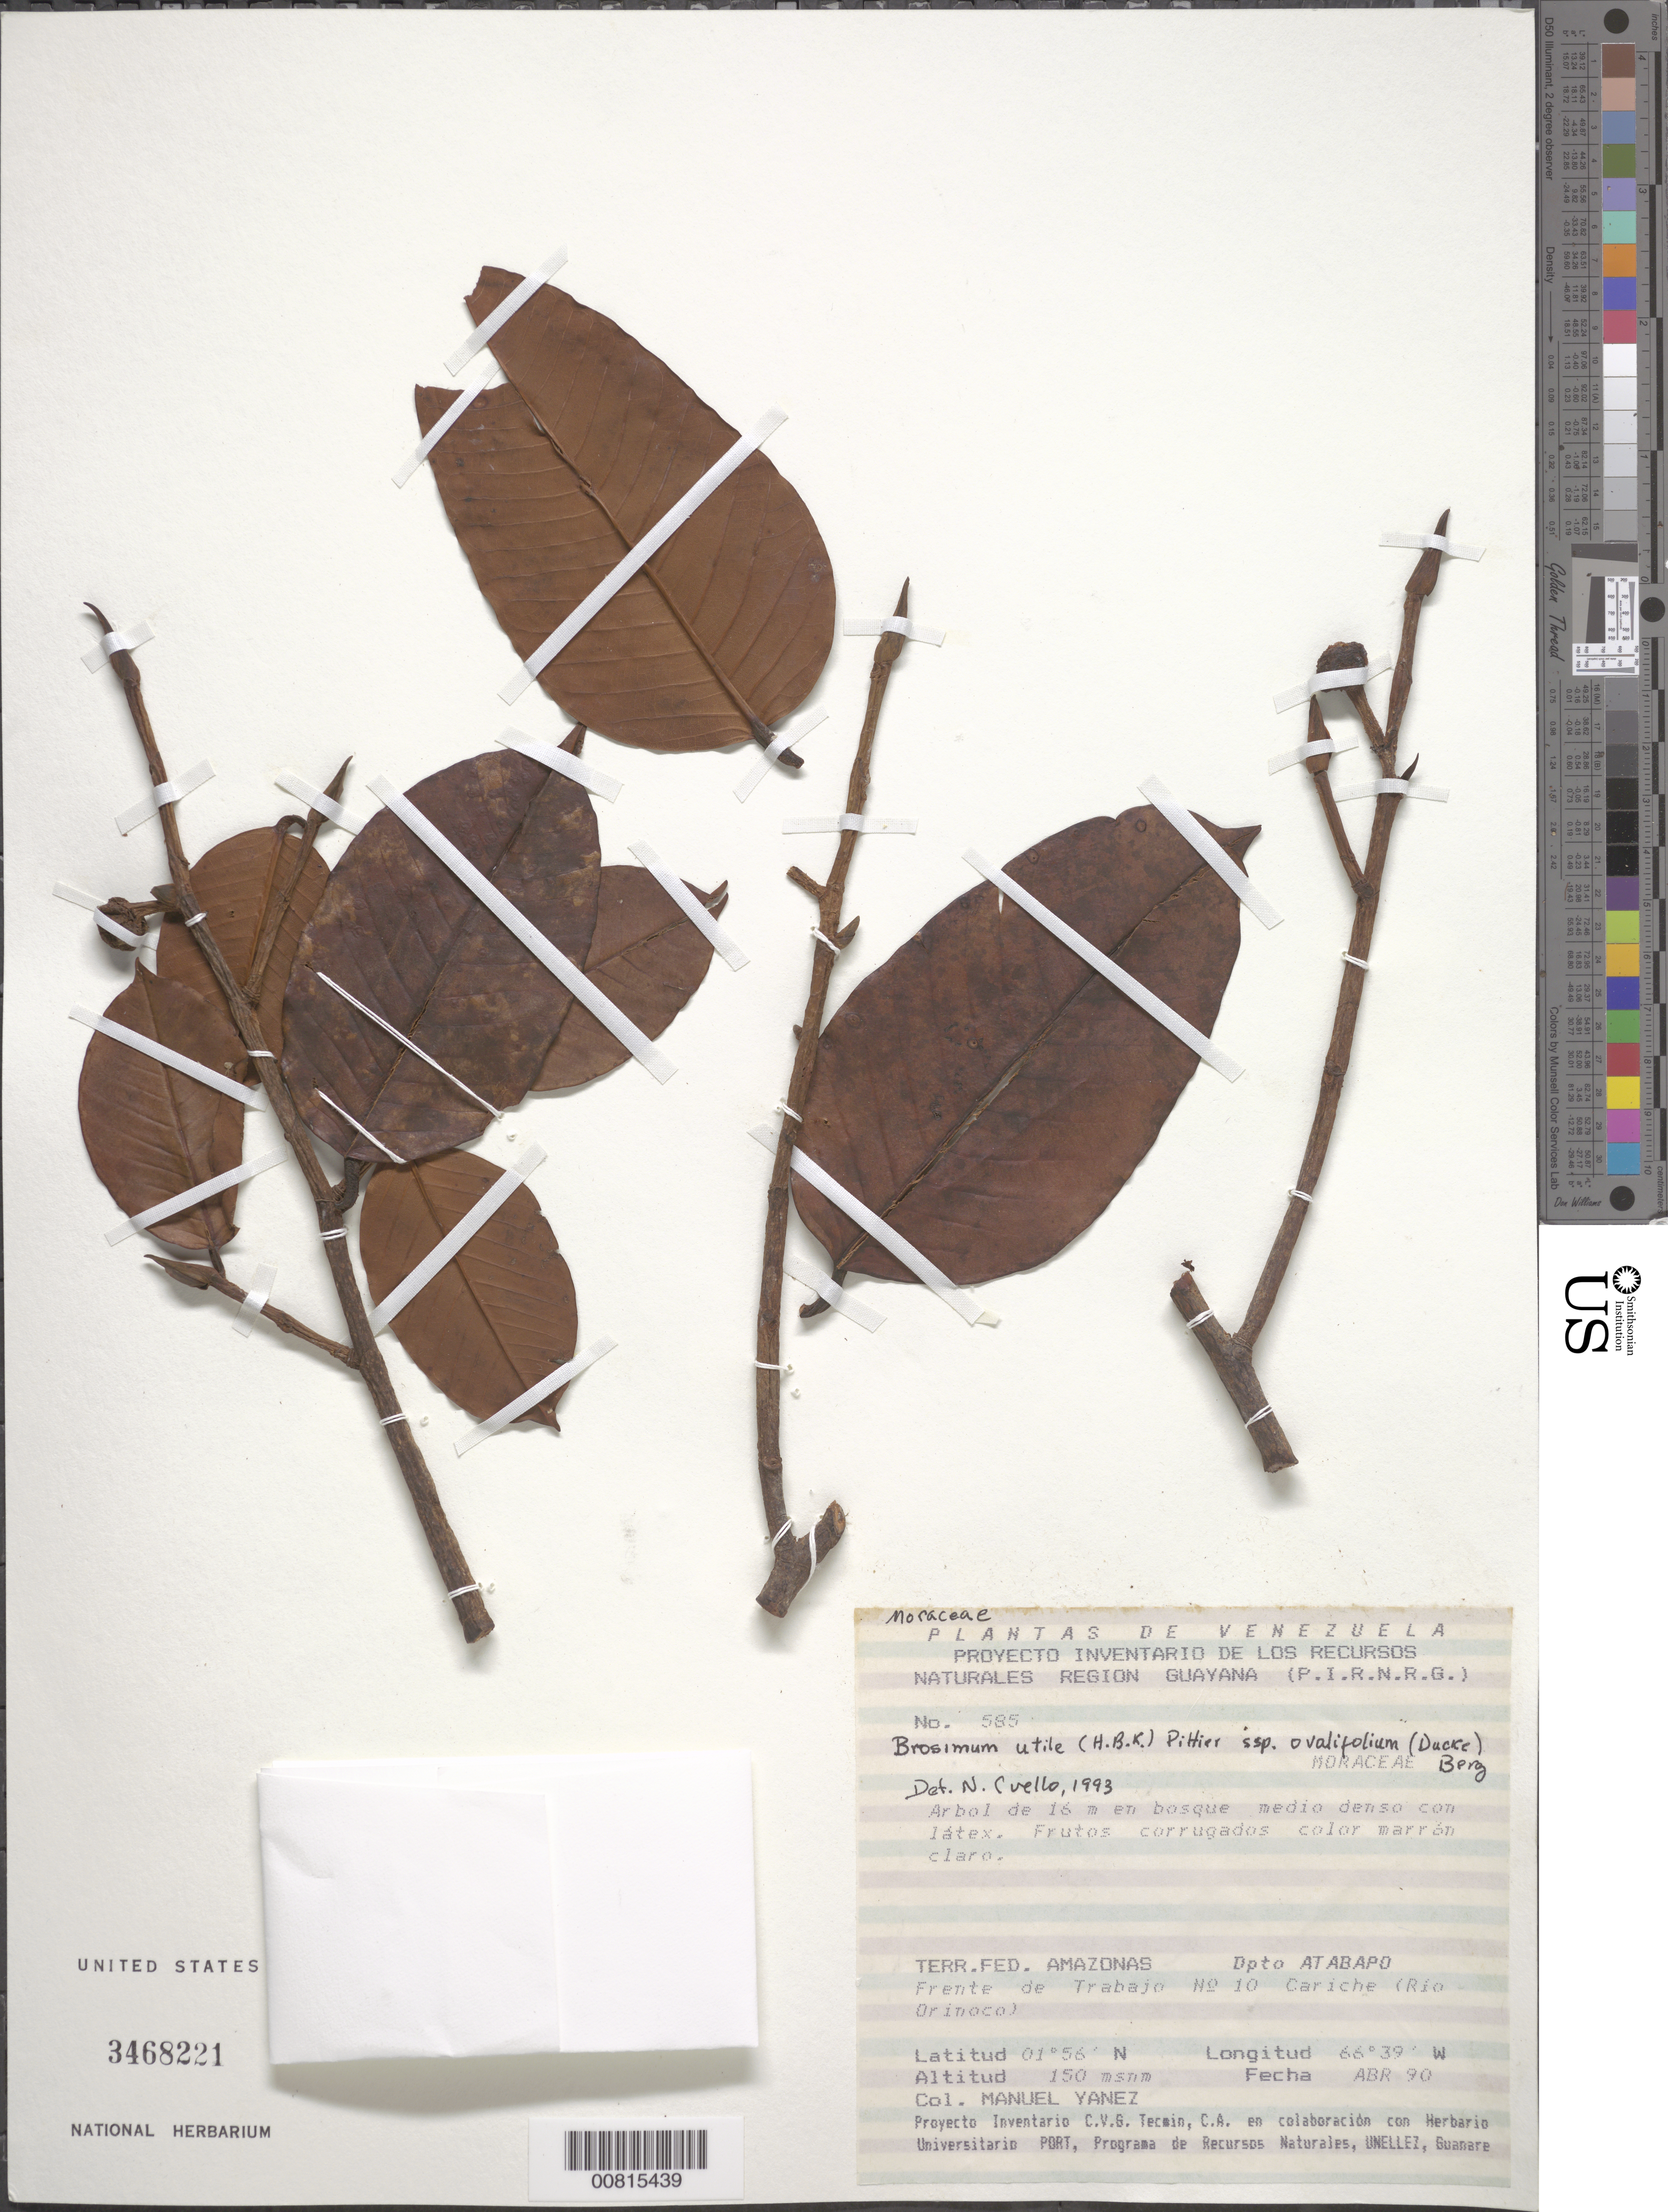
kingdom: Plantae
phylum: Tracheophyta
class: Magnoliopsida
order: Rosales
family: Moraceae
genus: Brosimum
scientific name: Brosimum utile subsp. ovatifolium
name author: (Ducke) C.C. Berg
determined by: Cuello, Nidia L.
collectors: M. Yanez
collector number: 585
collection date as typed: Apr-90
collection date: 1990-04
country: Venezuela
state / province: Amazonas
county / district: Atabapo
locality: Frente de Trabajo no. 10 Cariche (Río Orinoco)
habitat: Bosque medio denso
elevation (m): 150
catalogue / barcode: US 3468221